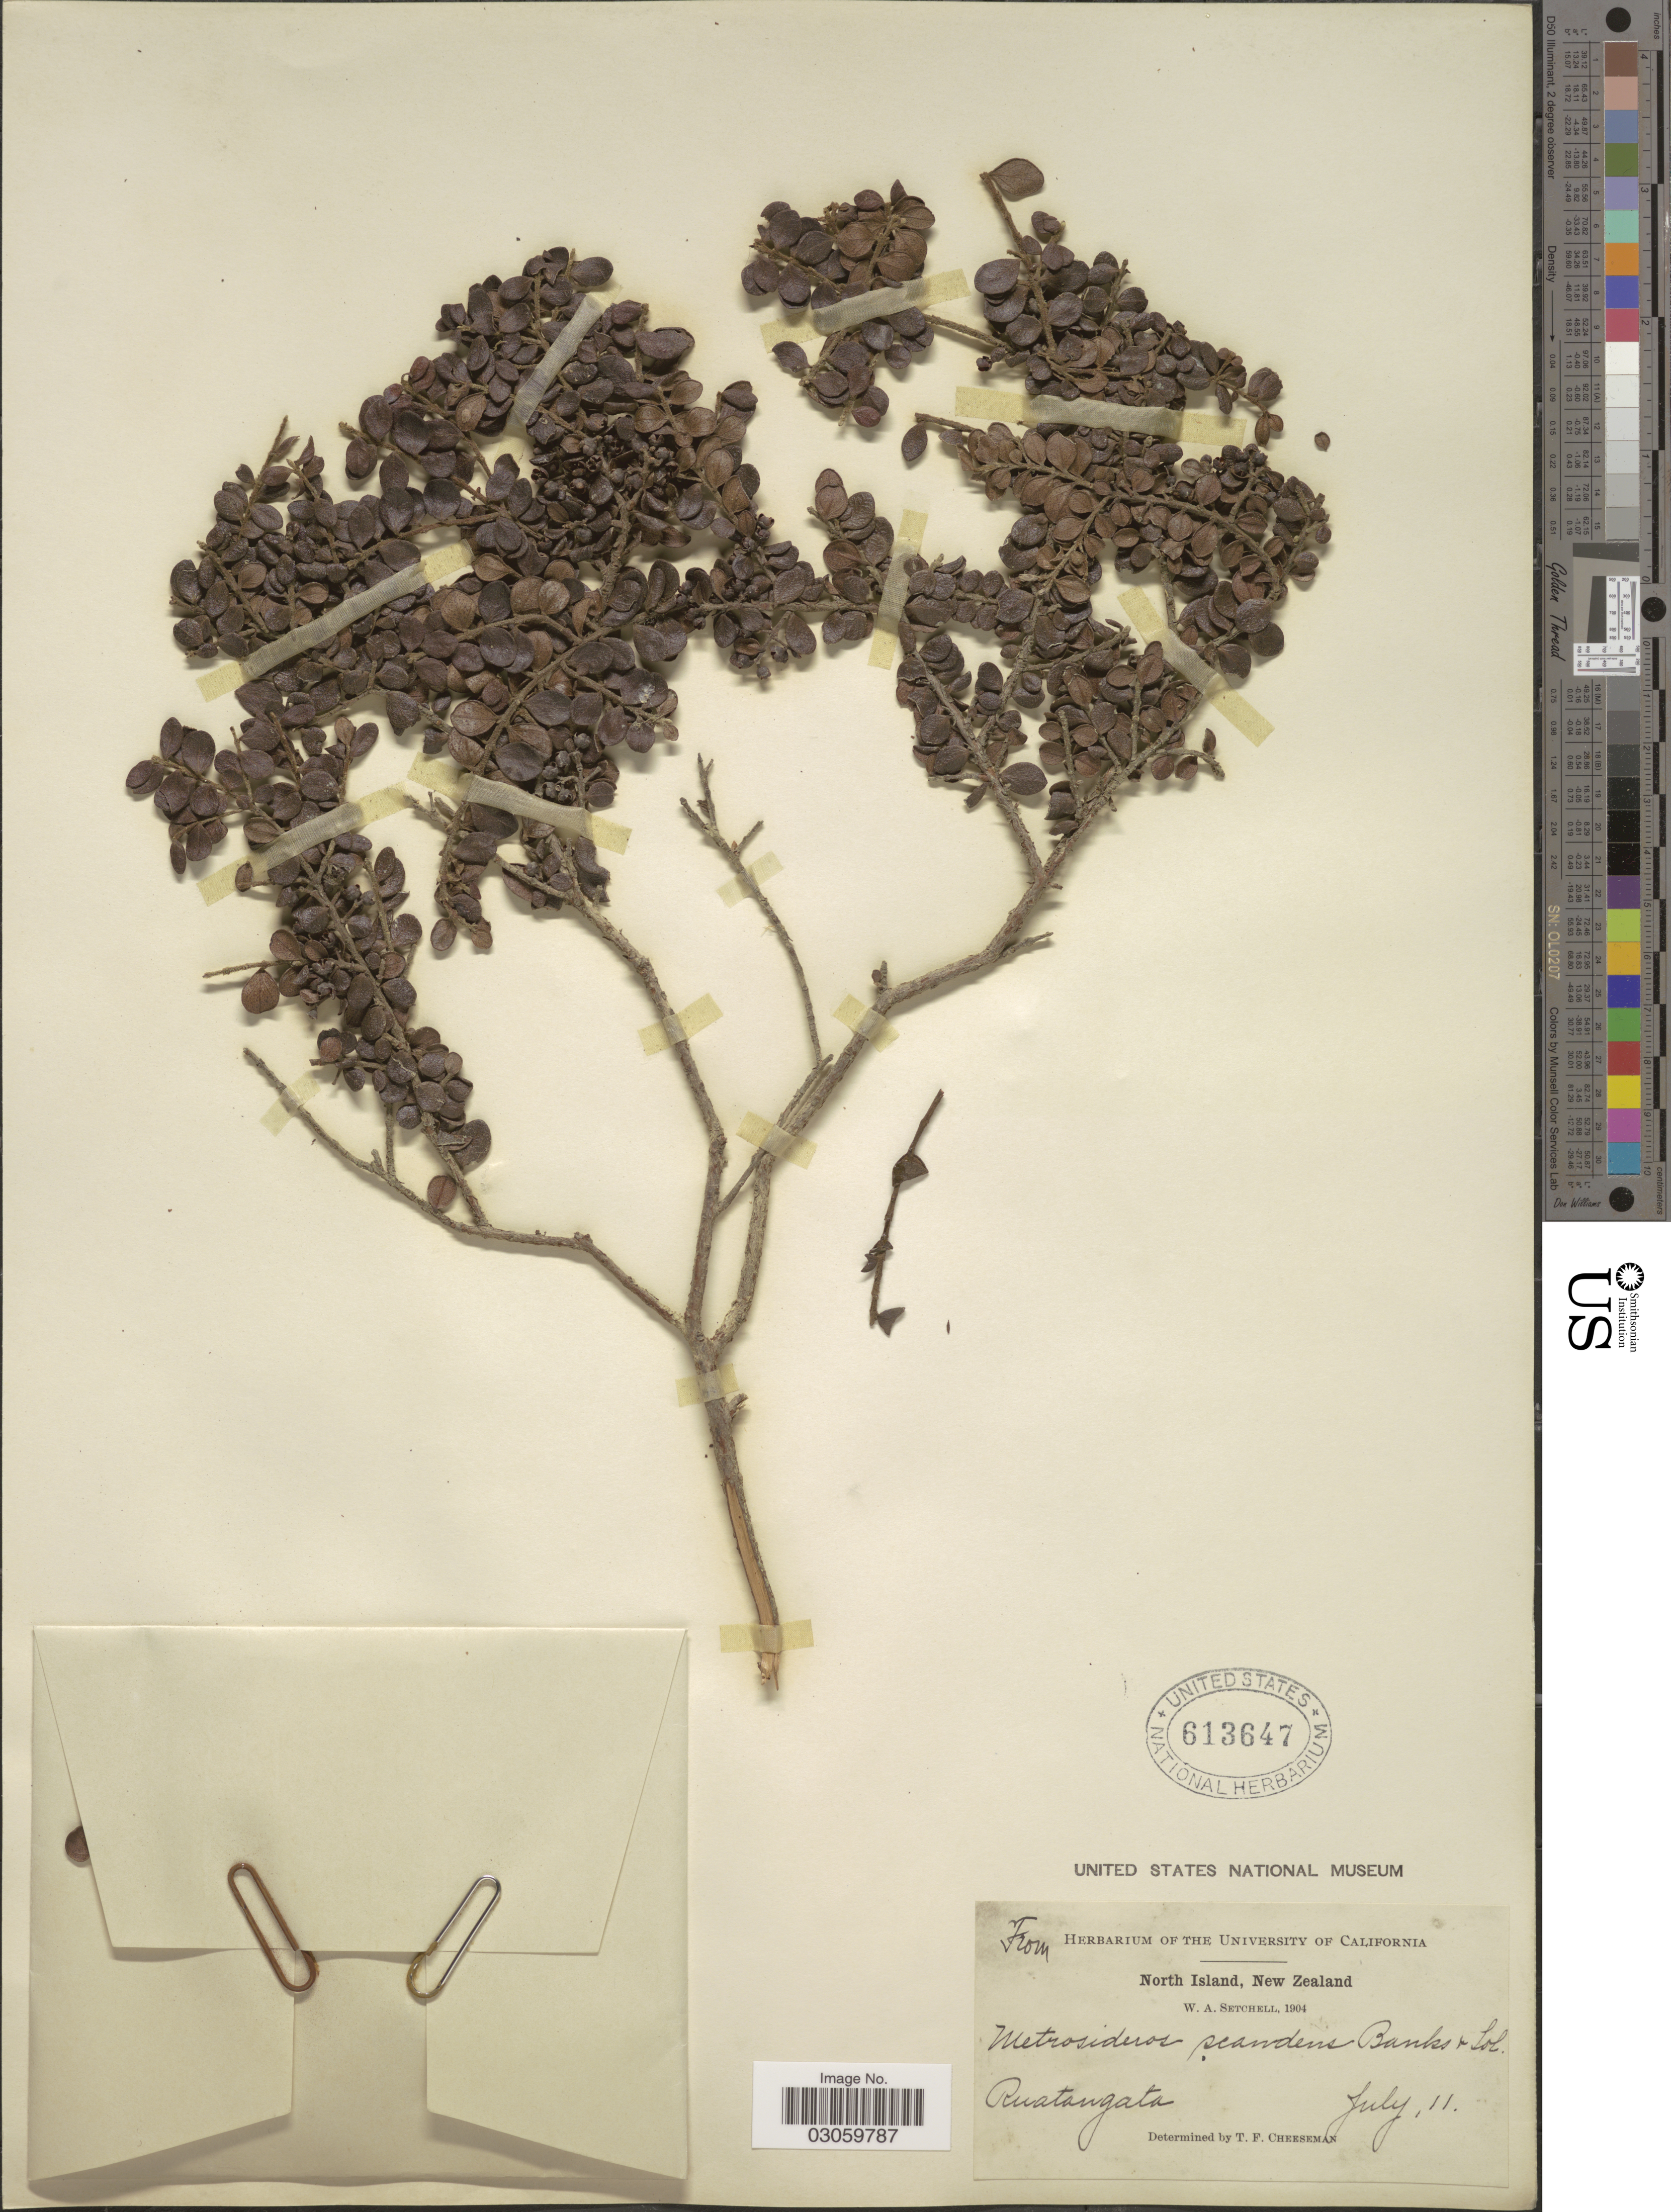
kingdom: Plantae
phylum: Tracheophyta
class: Magnoliopsida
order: Myrtales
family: Myrtaceae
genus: Metrosideros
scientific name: Metrosideros perforata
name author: (J.R. Forst. & G. Forst.) Druce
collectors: W. Setchell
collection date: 1904-07-11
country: New Zealand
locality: North Island. Ruatangata.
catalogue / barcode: US 613647